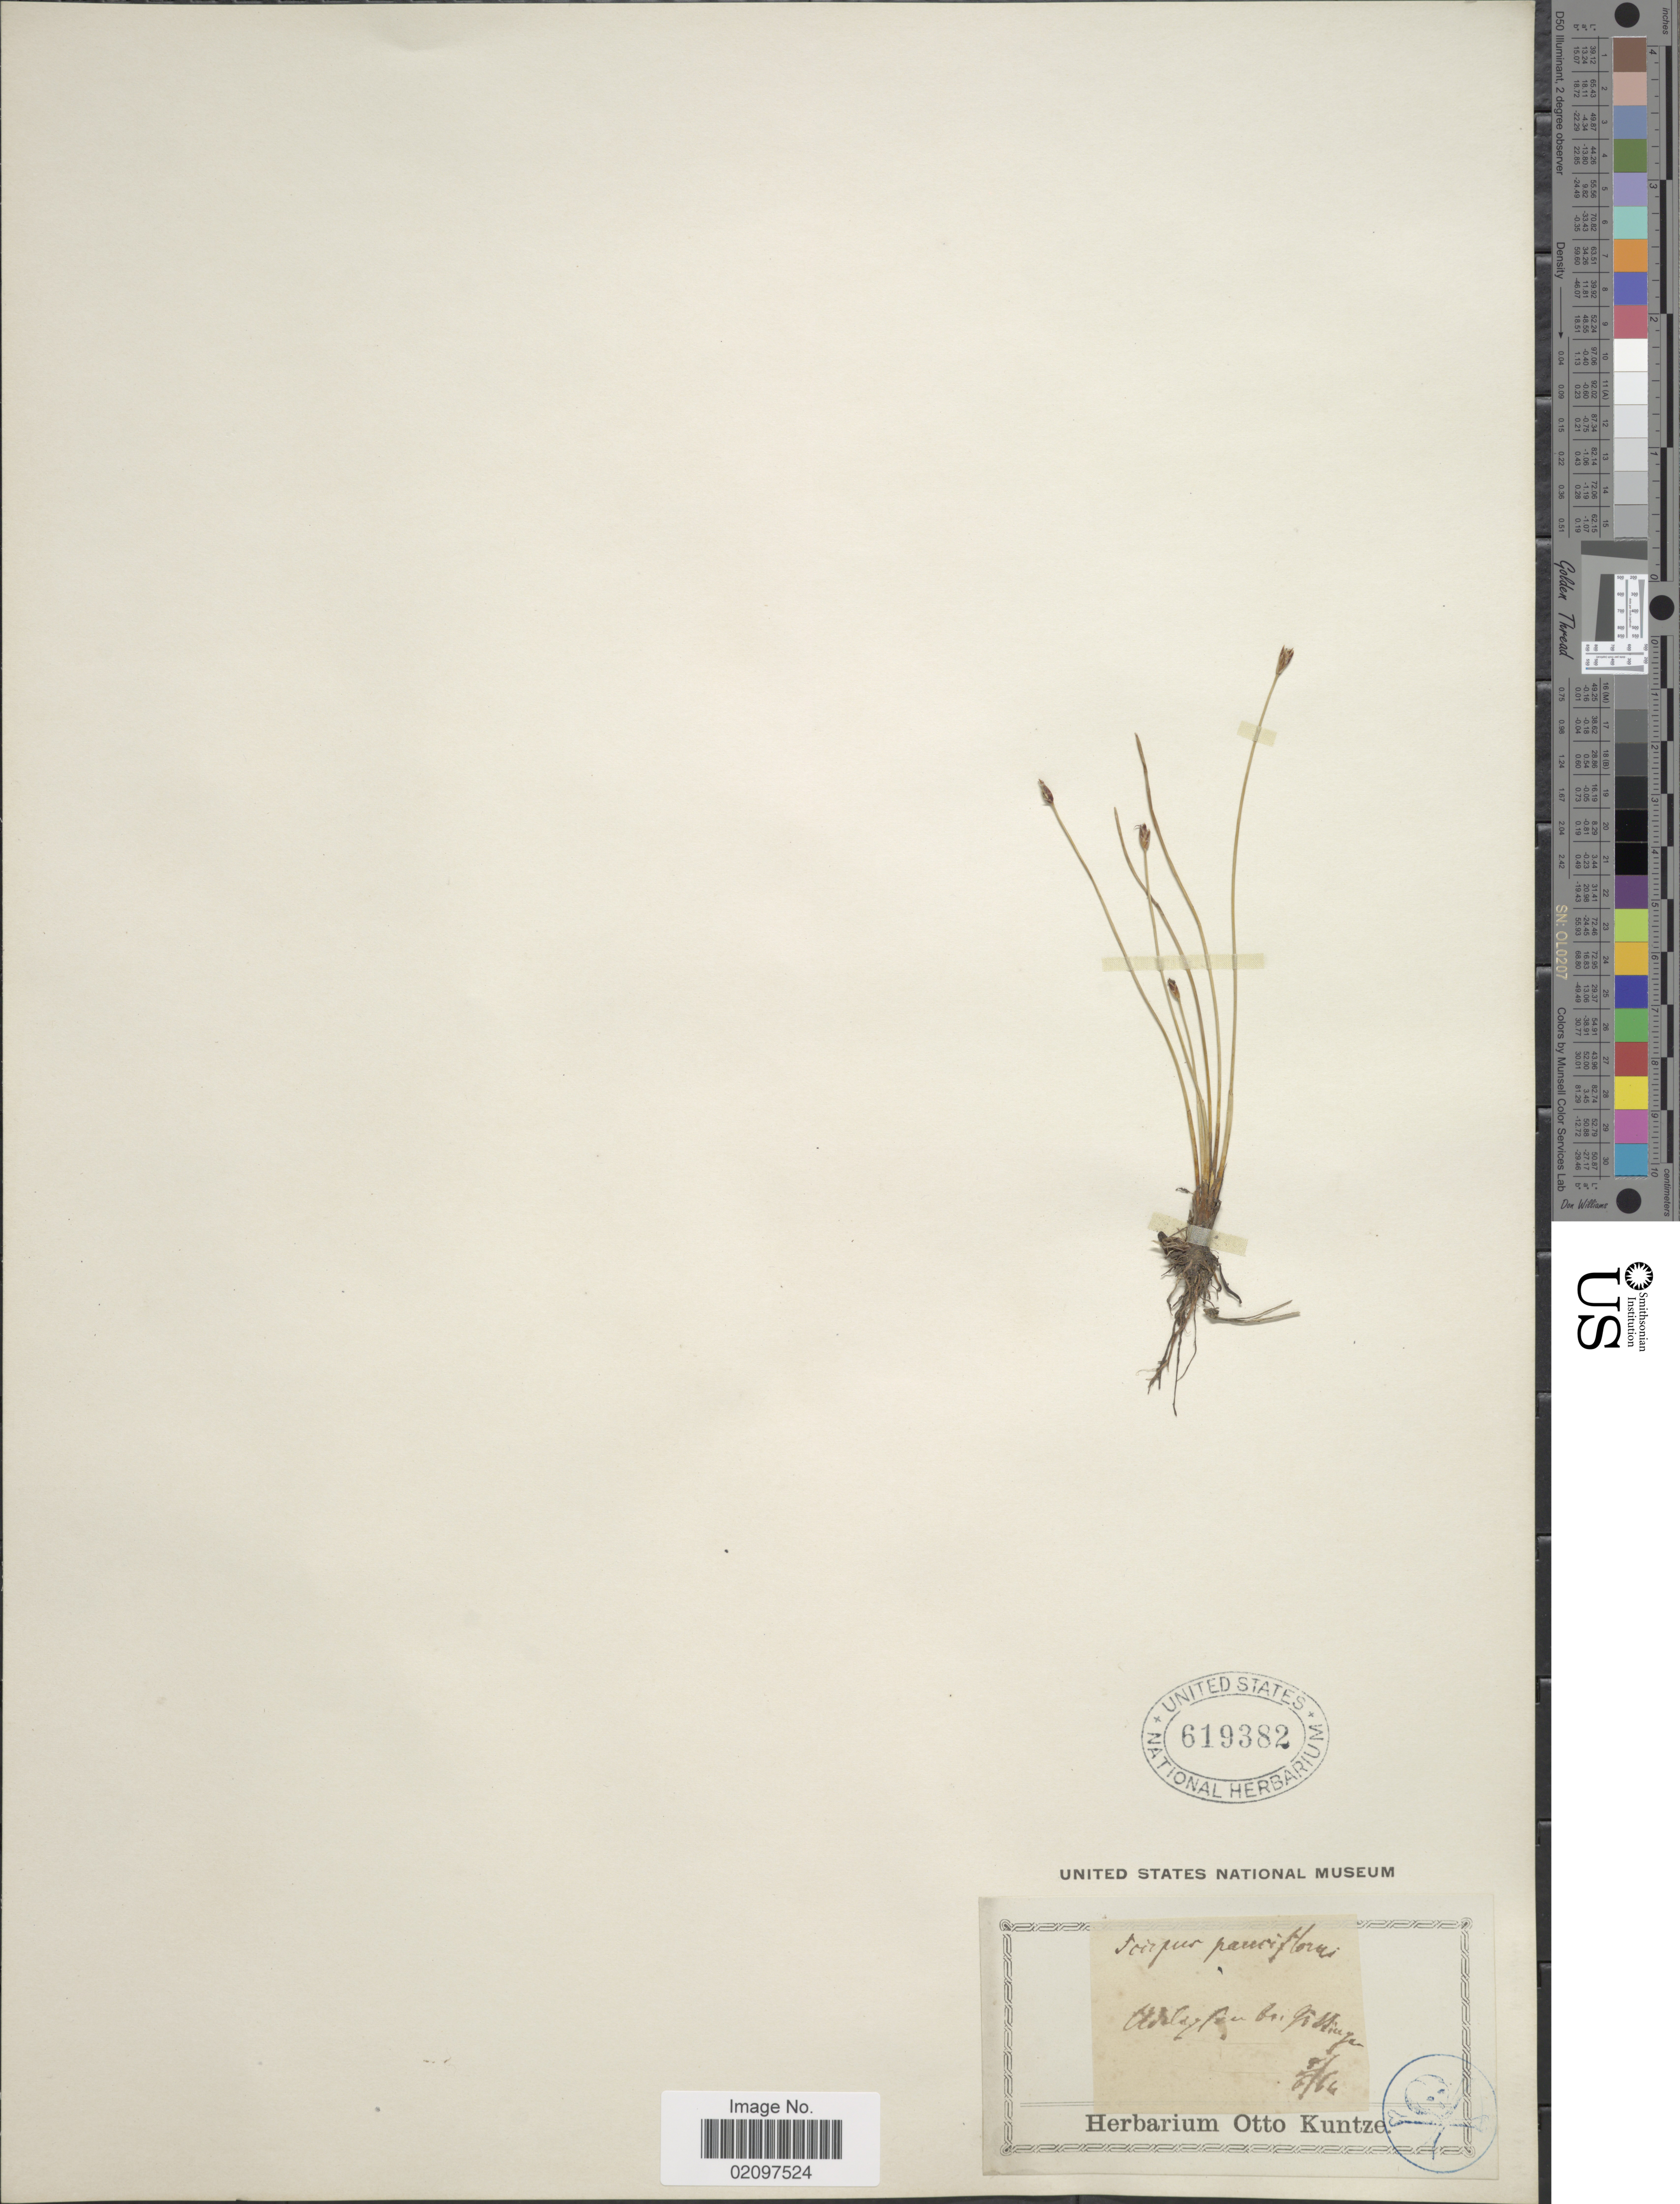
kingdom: Plantae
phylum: Tracheophyta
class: Liliopsida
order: Poales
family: Cyperaceae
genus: Eleocharis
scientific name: Eleocharis quinqueflora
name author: (Hartmann) O. Schwarz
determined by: Strong, Mark T., (BOT), Smithsonian Institution - National Museum of Natural History (UNITED STATES)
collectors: ex Herb. O. Kuntze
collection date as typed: Transcribed d/m/y: 8/6/64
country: Germany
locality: [illegible text] Gottingen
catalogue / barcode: US 619382